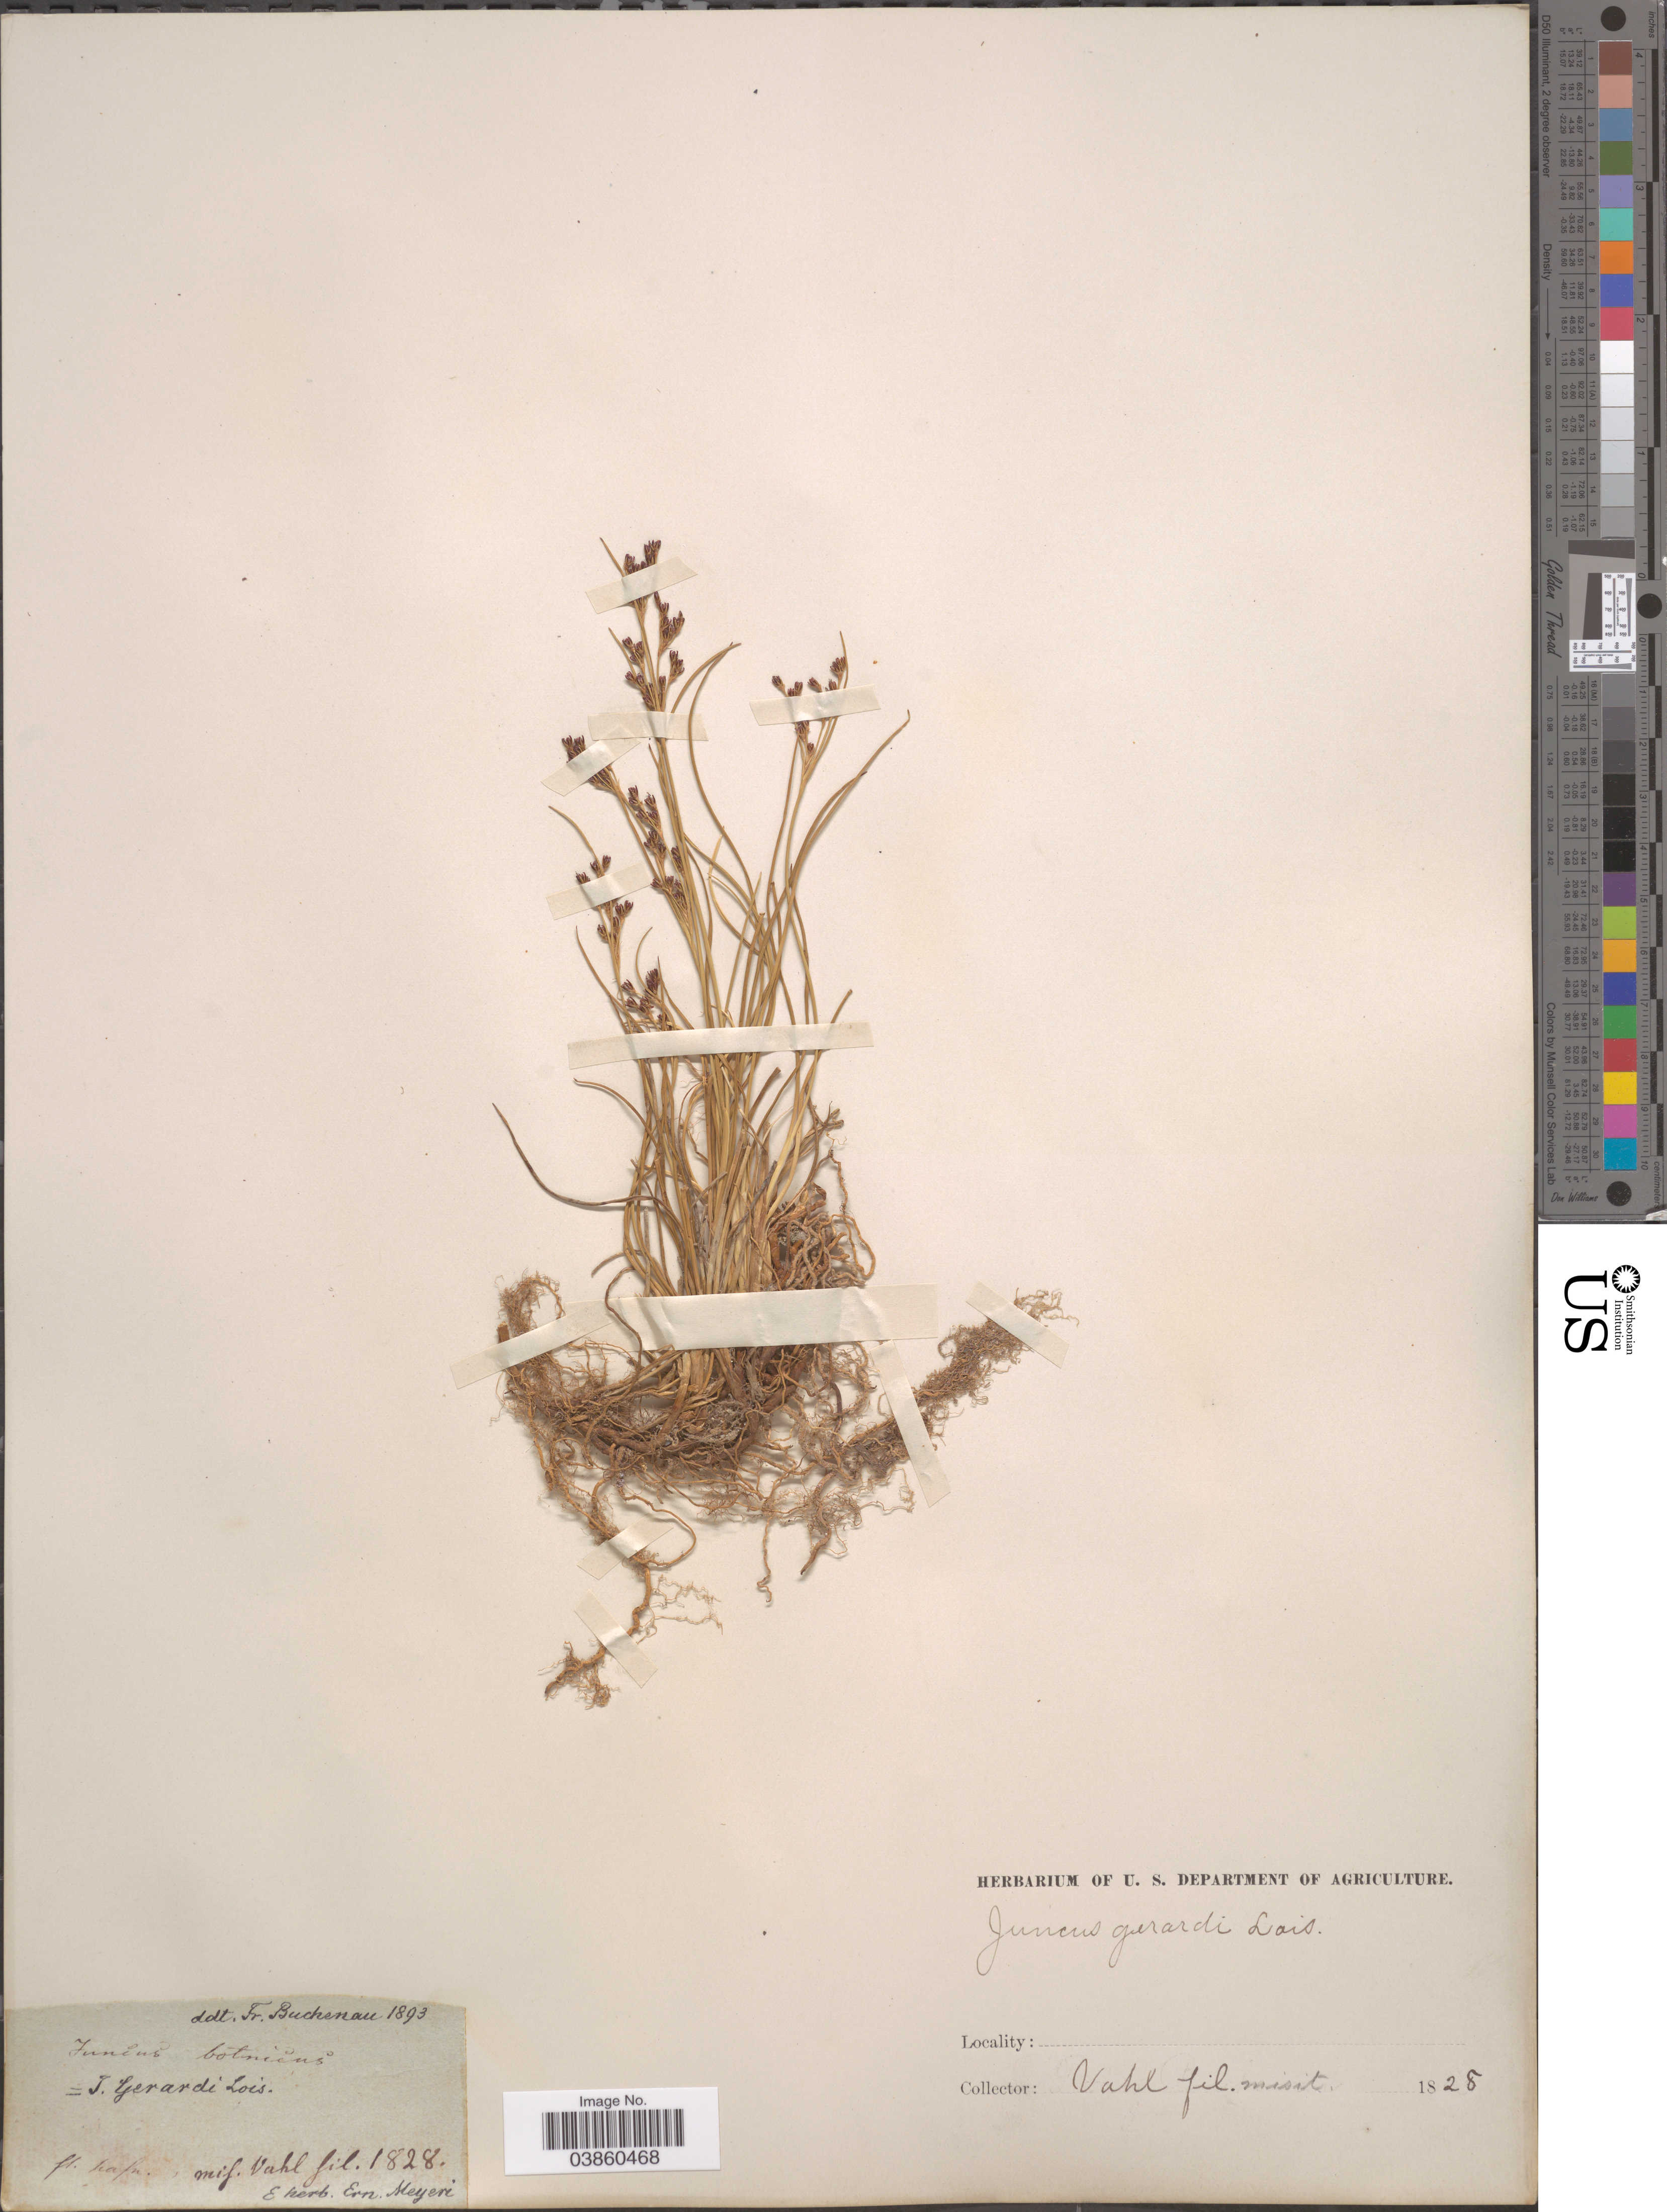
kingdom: Plantae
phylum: Tracheophyta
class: Liliopsida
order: Poales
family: Juncaceae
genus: Juncus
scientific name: Juncus gerardi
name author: Loisel.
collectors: -- Vahl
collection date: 1828